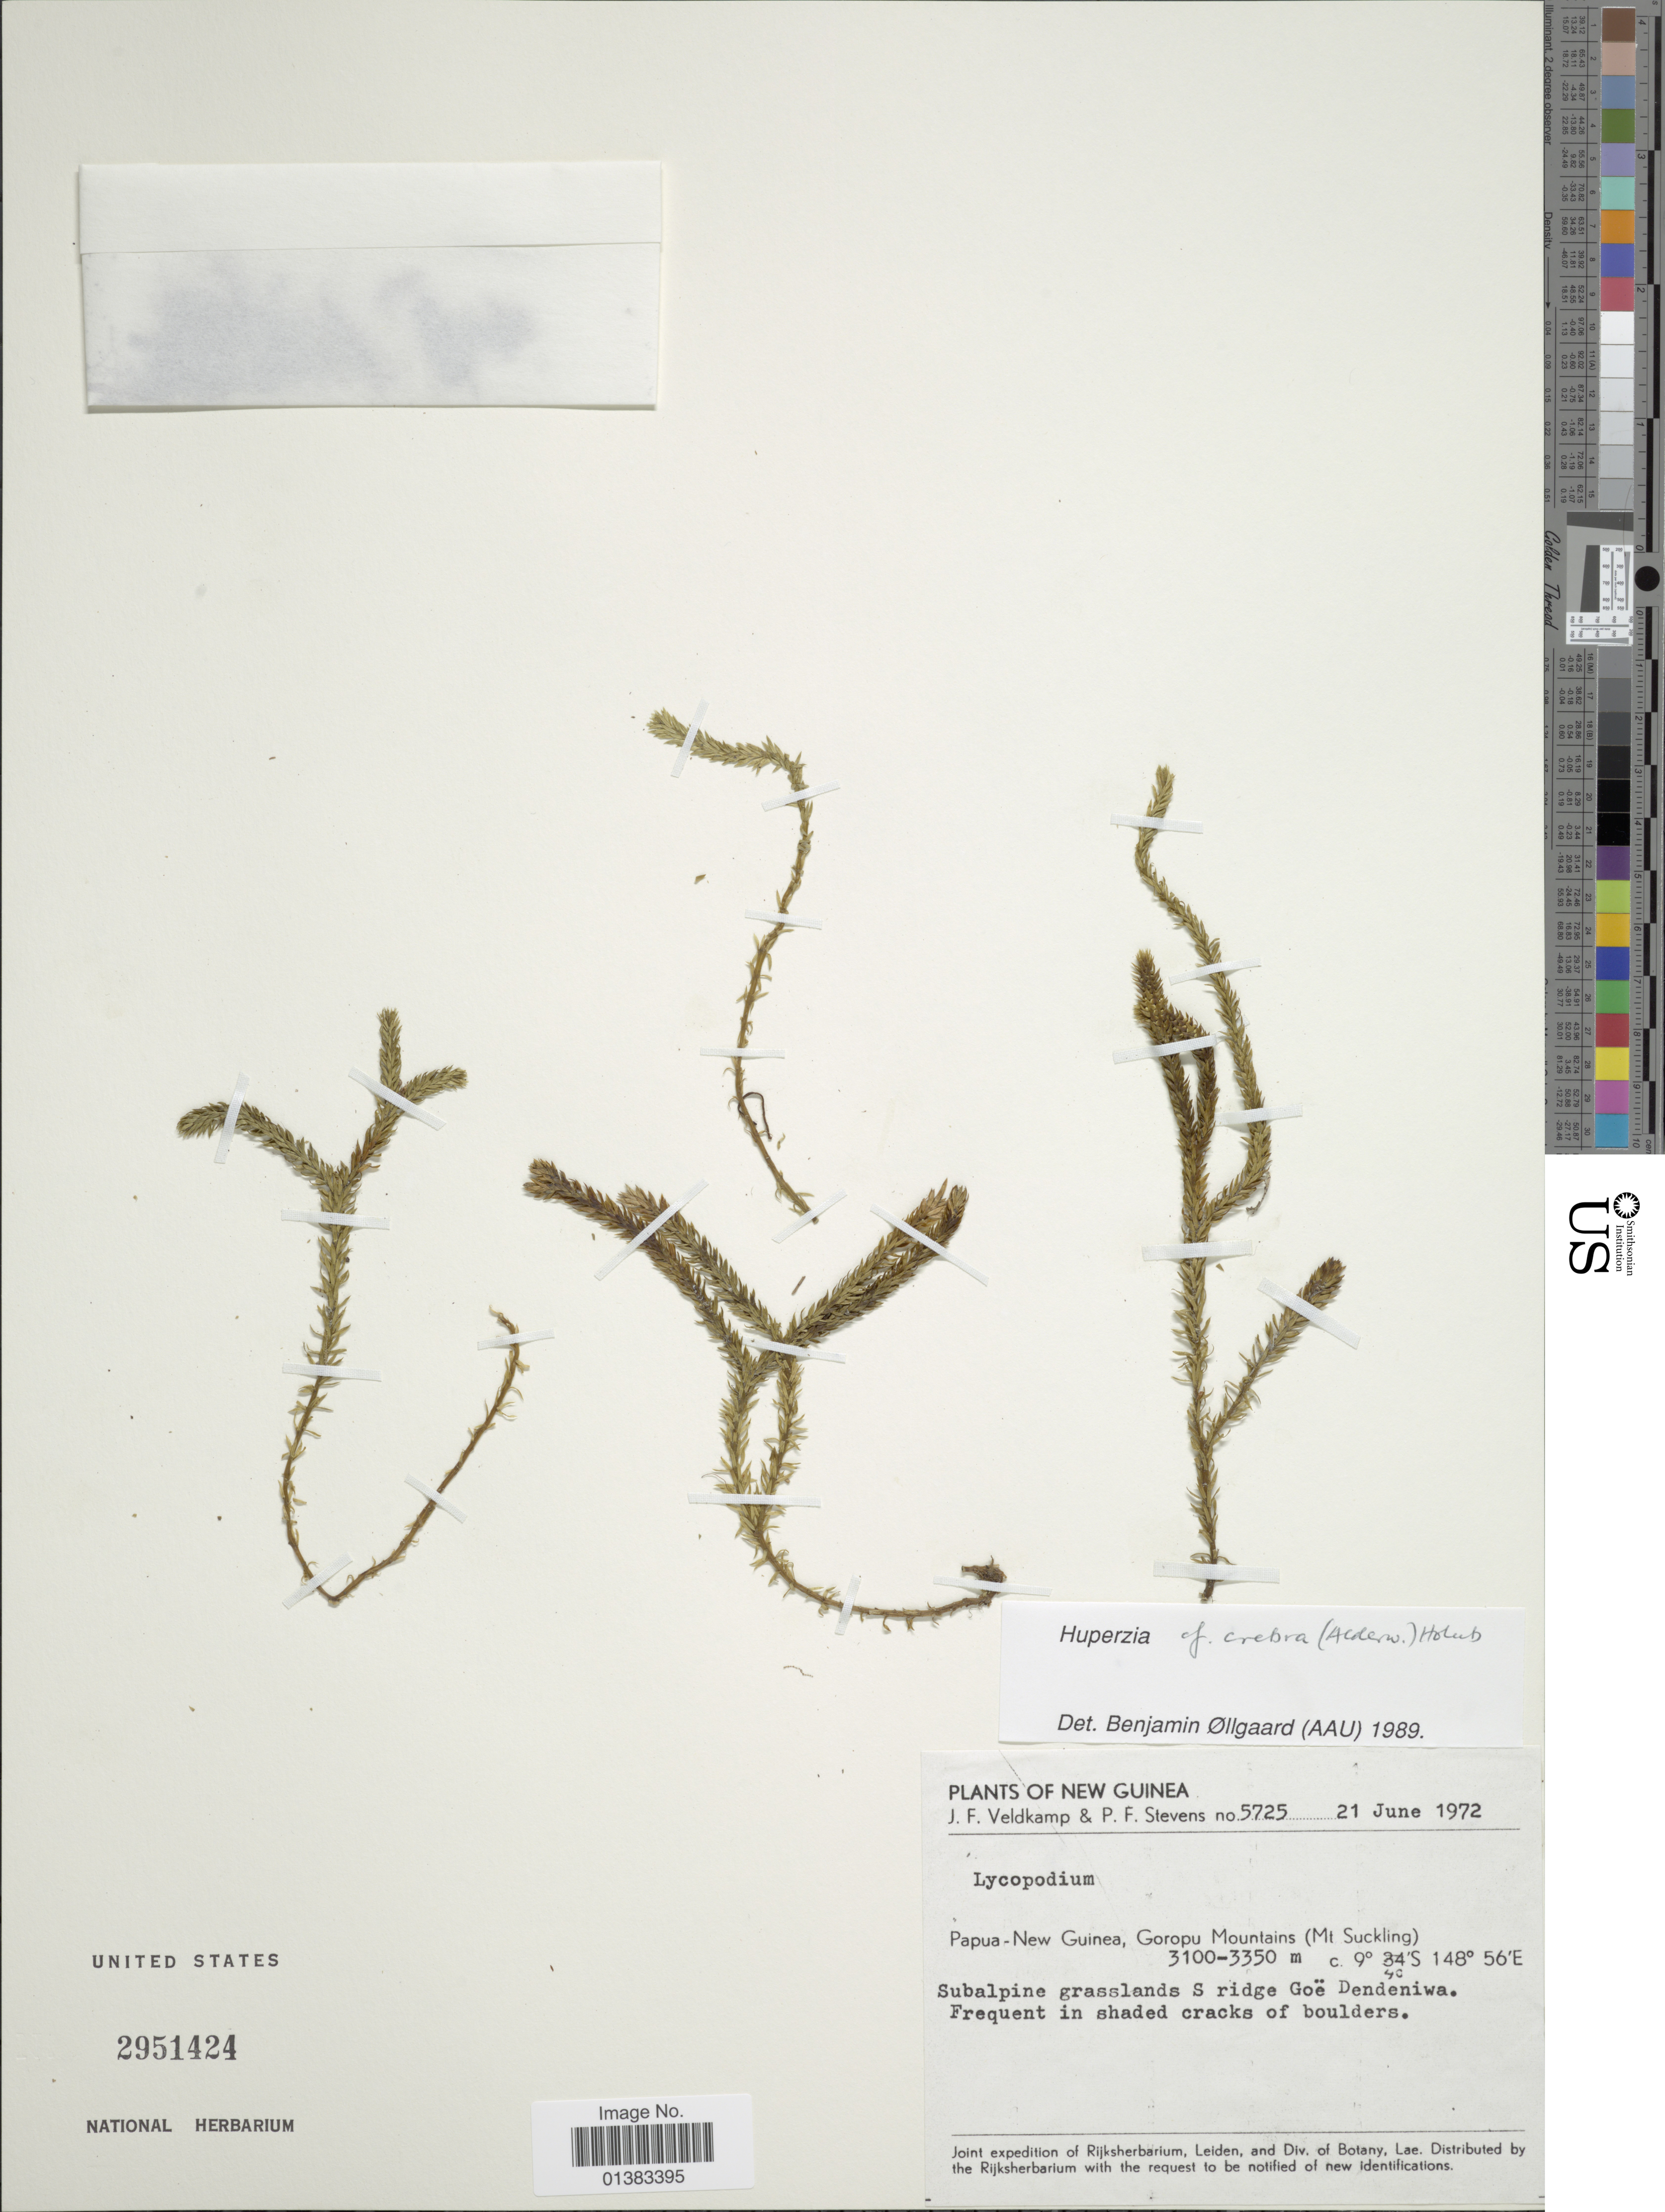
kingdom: Plantae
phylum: Tracheophyta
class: Lycopodiopsida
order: Lycopodiales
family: Lycopodiaceae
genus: Phlegmariurus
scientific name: Phlegmariurus macgregorii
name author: (Baker) A. R. Field & Bostock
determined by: Field, A. R.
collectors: J. F. Veldkamp & P. F. Stevens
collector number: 5725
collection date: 1972-06-21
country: Papua New Guinea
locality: Goropu Mountains (Mt Suckling). Subalpine grasslands S ridge Goë Dendeniwa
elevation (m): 3100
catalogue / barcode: US 2951424